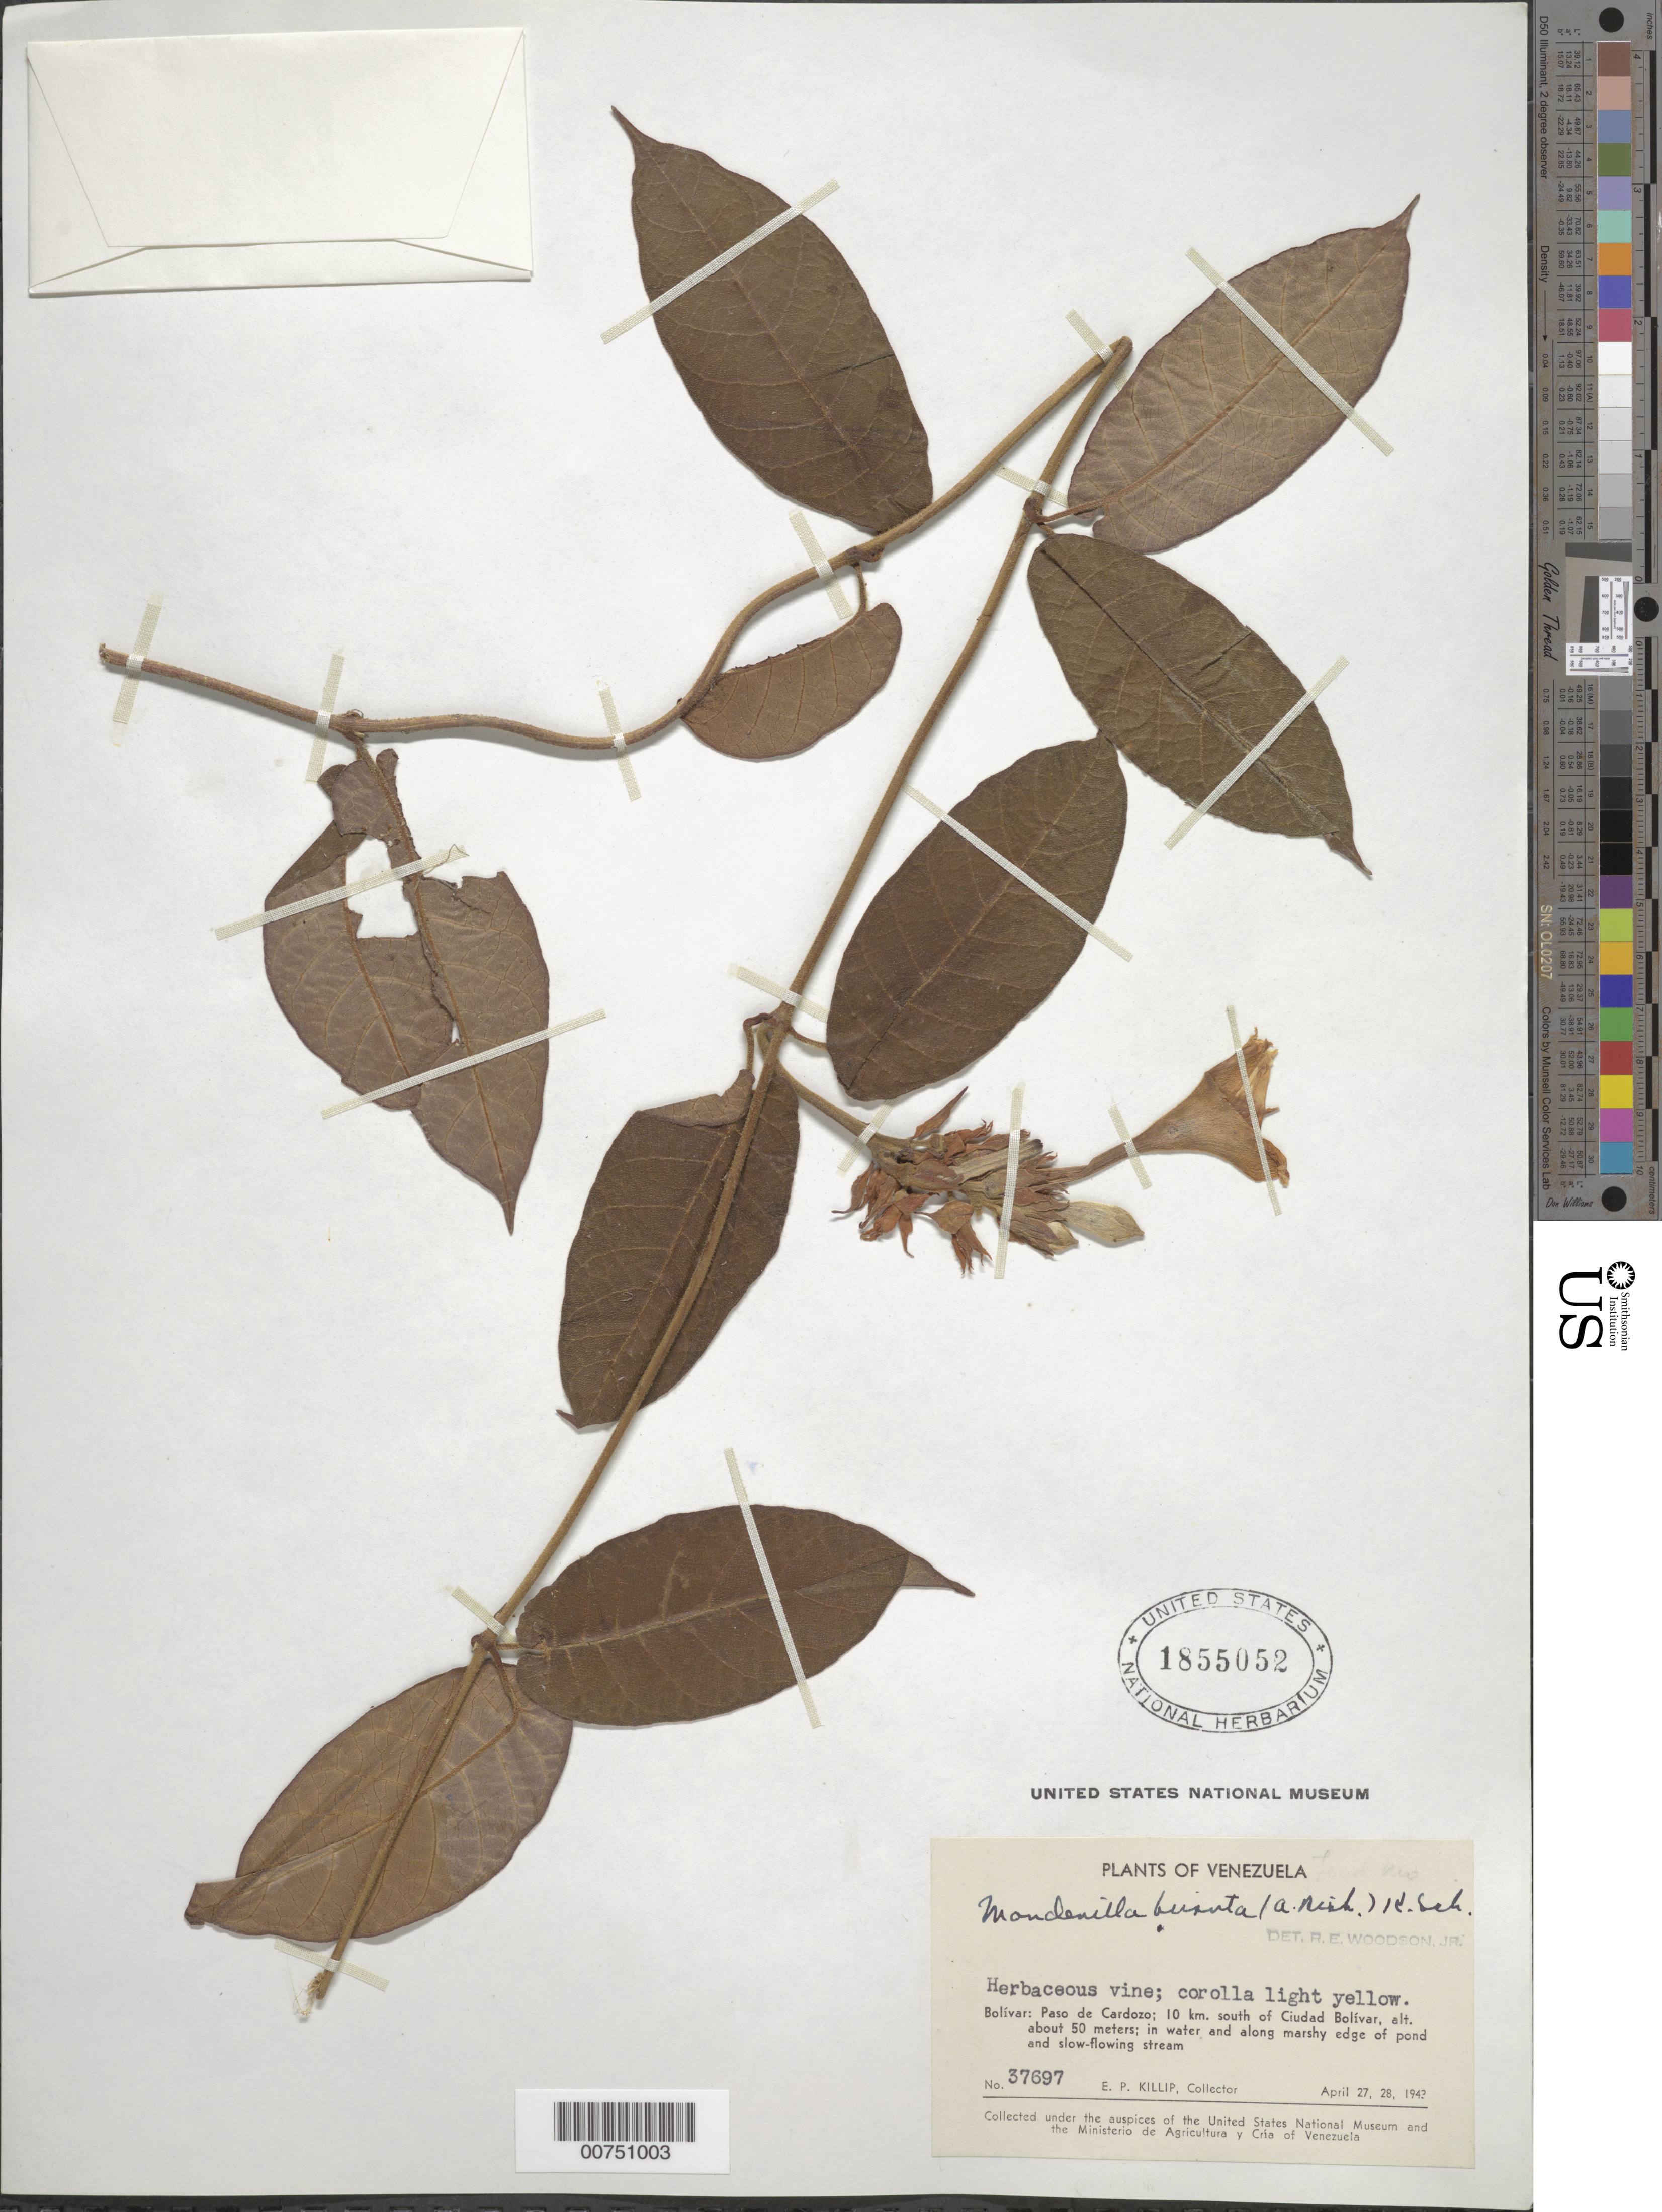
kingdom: Plantae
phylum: Tracheophyta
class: Magnoliopsida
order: Gentianales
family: Apocynaceae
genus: Mandevilla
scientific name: Mandevilla hirsuta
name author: (Rich.) K. Schum.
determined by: Woodson, R. E., Jr.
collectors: E. P. Killip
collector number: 37697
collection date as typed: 27-Apr-43 to 28-Apr-43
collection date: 1943-04-27/1943-04-28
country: Venezuela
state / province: Bolívar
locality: Paso de Cardozo; 10 km south of Ciudad Bolívar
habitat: In water and along marshy edge of pond and slow-flowing stream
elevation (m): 50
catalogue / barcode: US 1855052